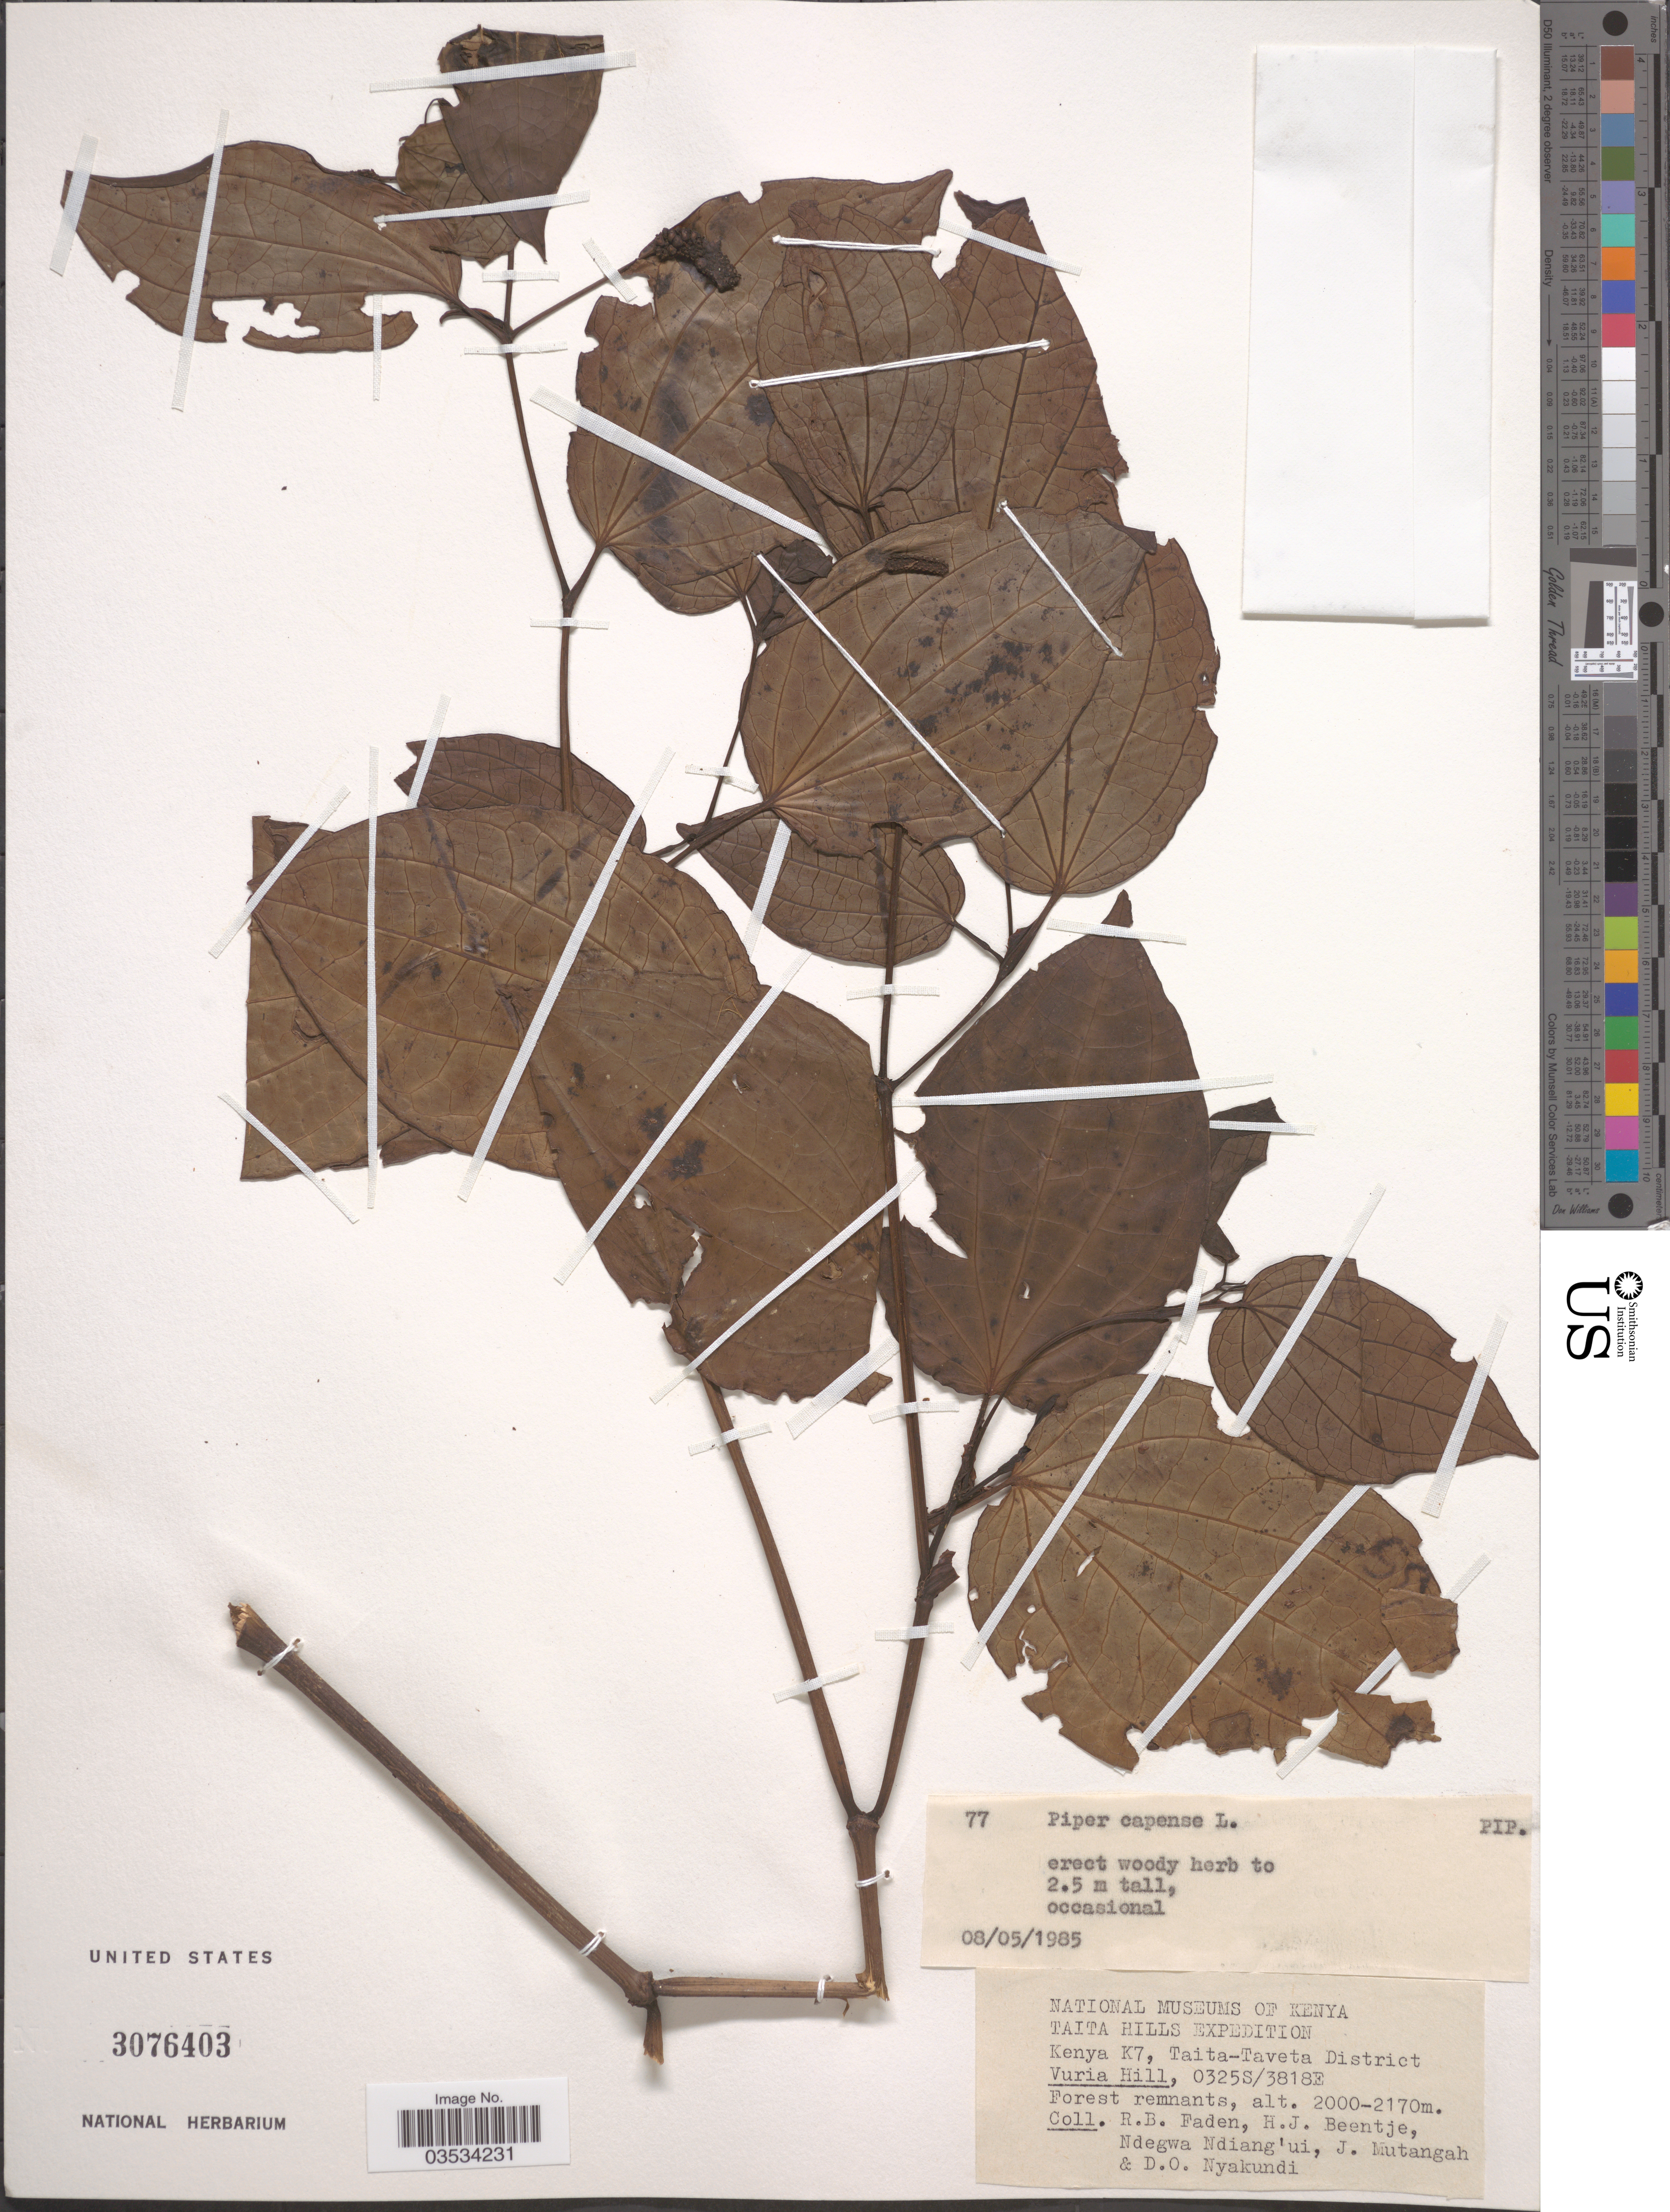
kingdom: Plantae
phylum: Tracheophyta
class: Magnoliopsida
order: Piperales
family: Piperaceae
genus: Piper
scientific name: Piper capense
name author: L. f.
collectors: R. B. Faden, H. J. Beentje, Ndegwa Ndiang'ui, J. Mutangah & D. Nyakundi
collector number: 77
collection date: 1985-05-08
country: Kenya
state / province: Taita Taveta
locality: Kenya K7, Taita-Taveta District. Vuria Hill.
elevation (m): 2000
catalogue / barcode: US 3076403